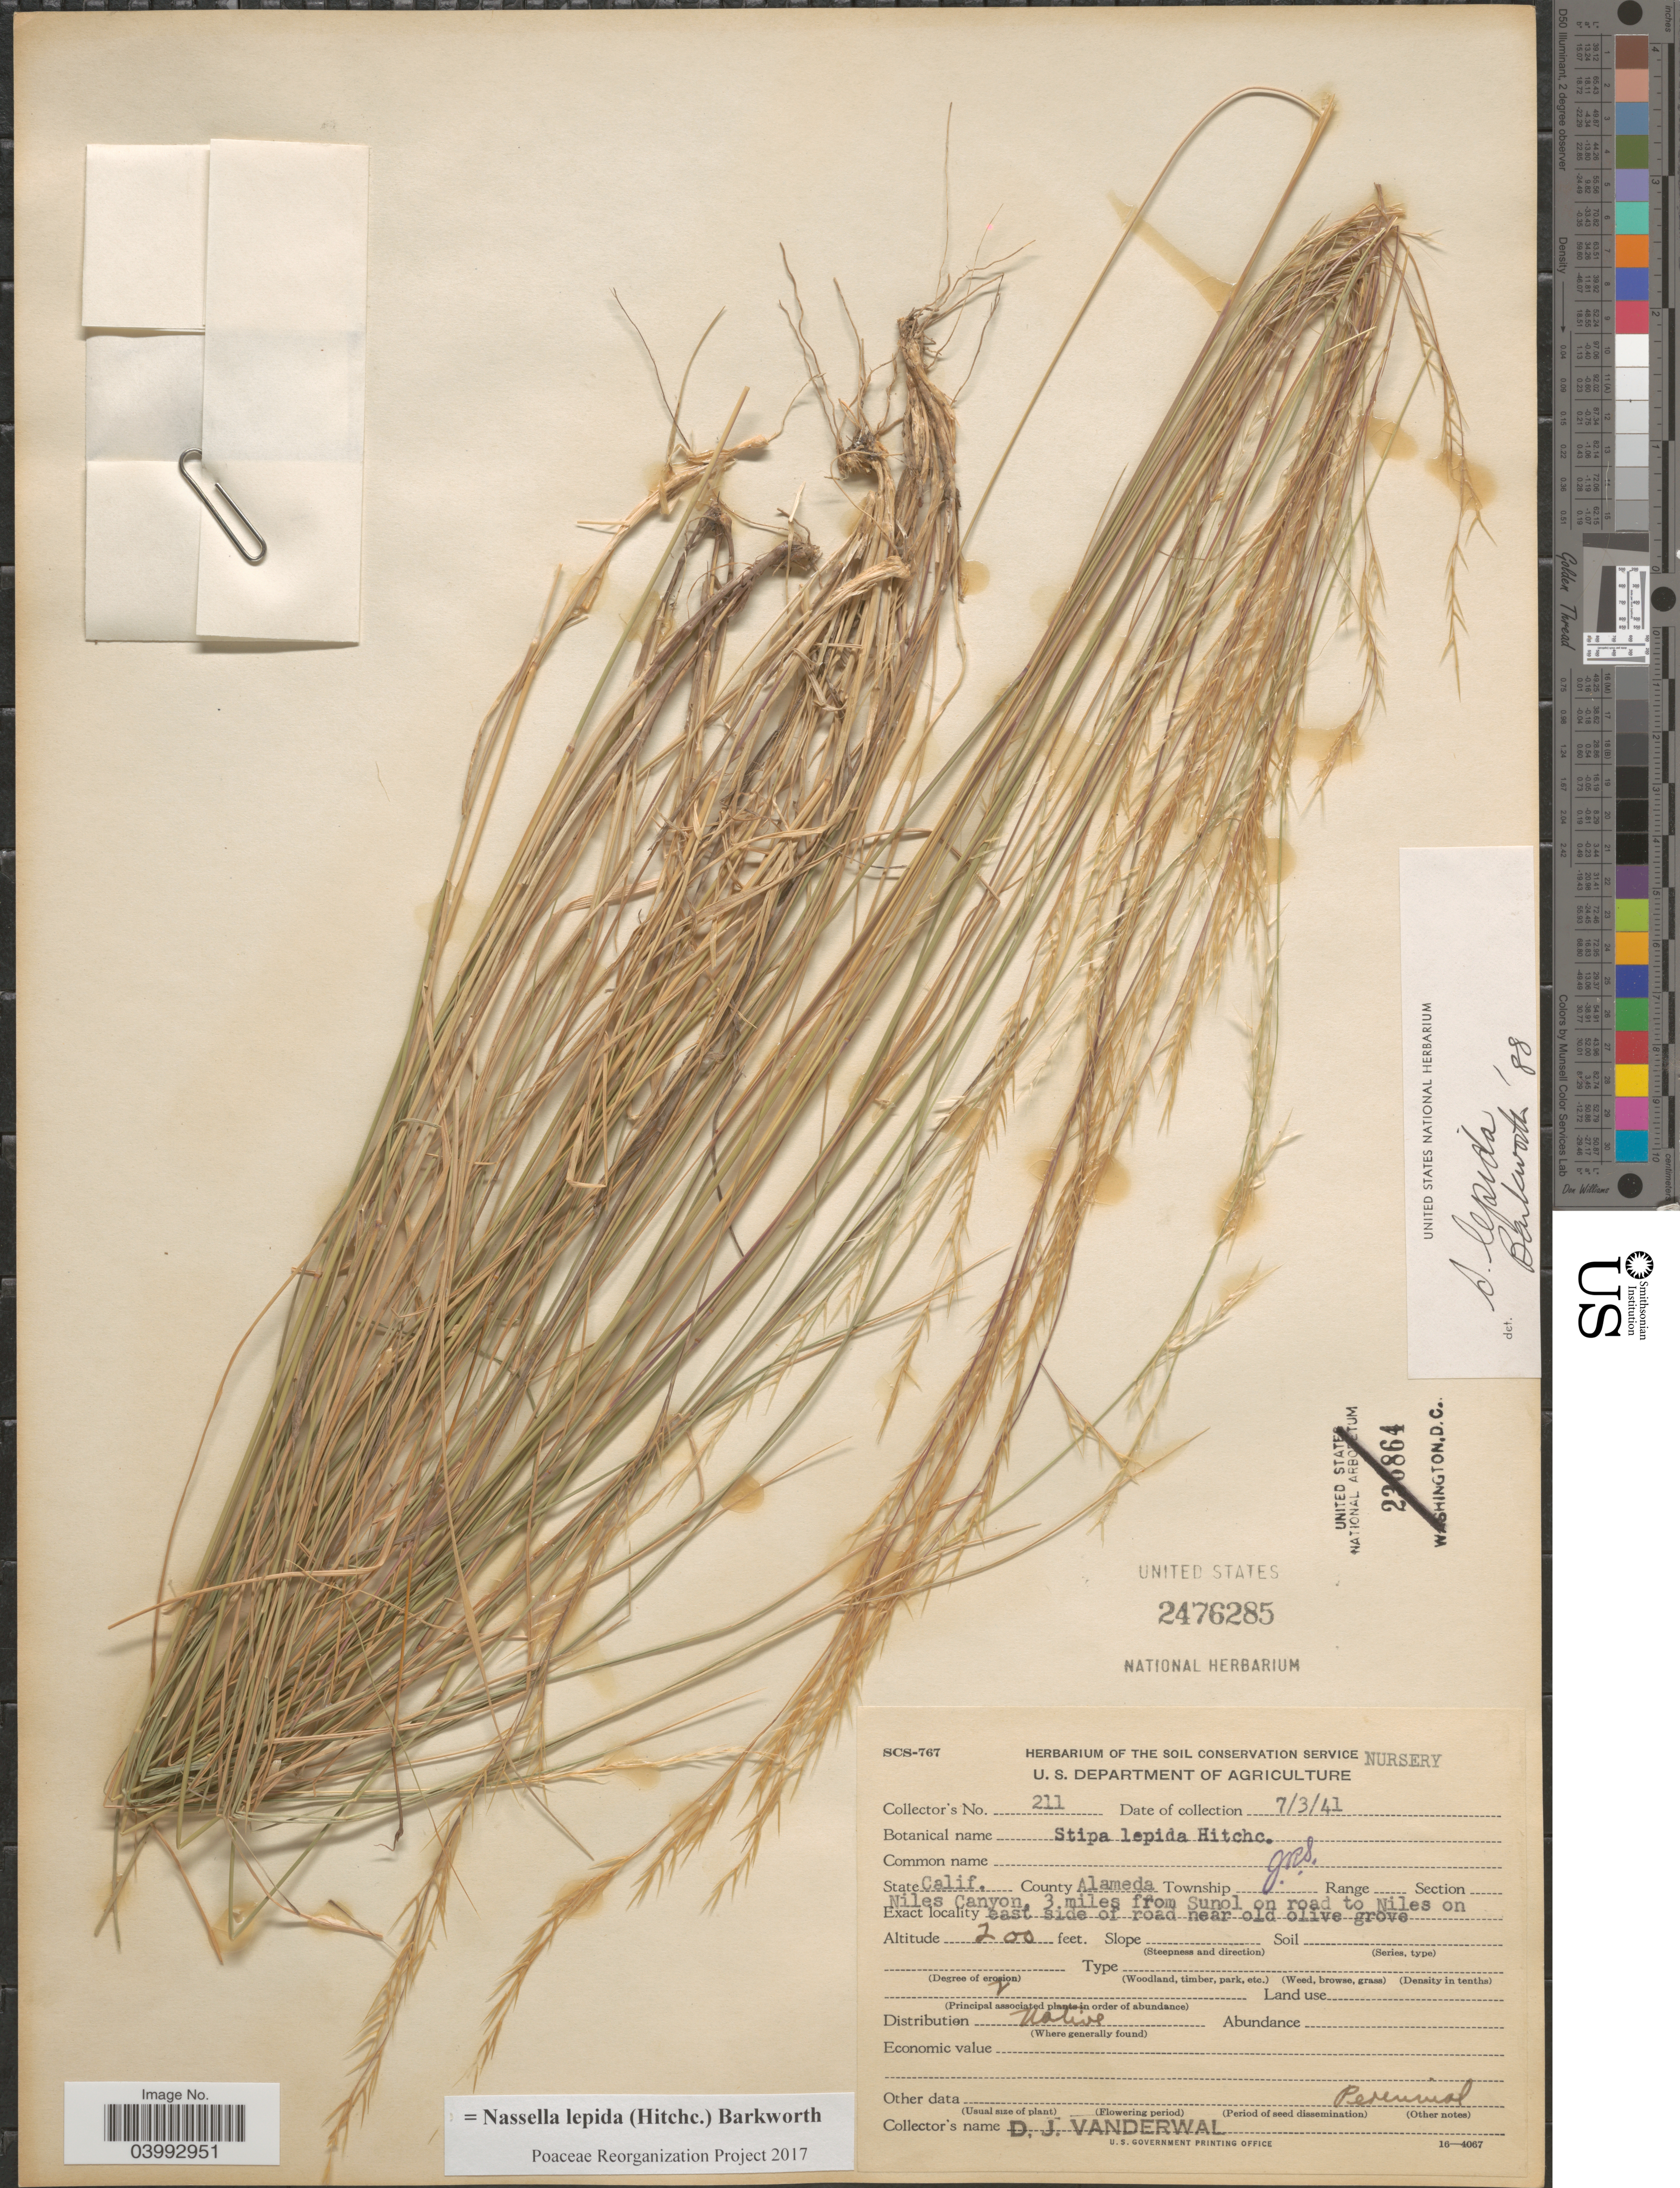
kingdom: Plantae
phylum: Tracheophyta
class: Liliopsida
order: Poales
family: Poaceae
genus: Nassella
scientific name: Nassella lepida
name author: (Hitchc.) Barkworth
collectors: D. Vanderwal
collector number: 211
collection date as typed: Transcribed d/m/y: 3/7/41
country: United States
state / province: California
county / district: Alameda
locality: County Alameda. Niles Canyon, 3 miles from Sunol on road to Niles on east side of road near old olive grove.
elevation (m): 61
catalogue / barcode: US 2476285